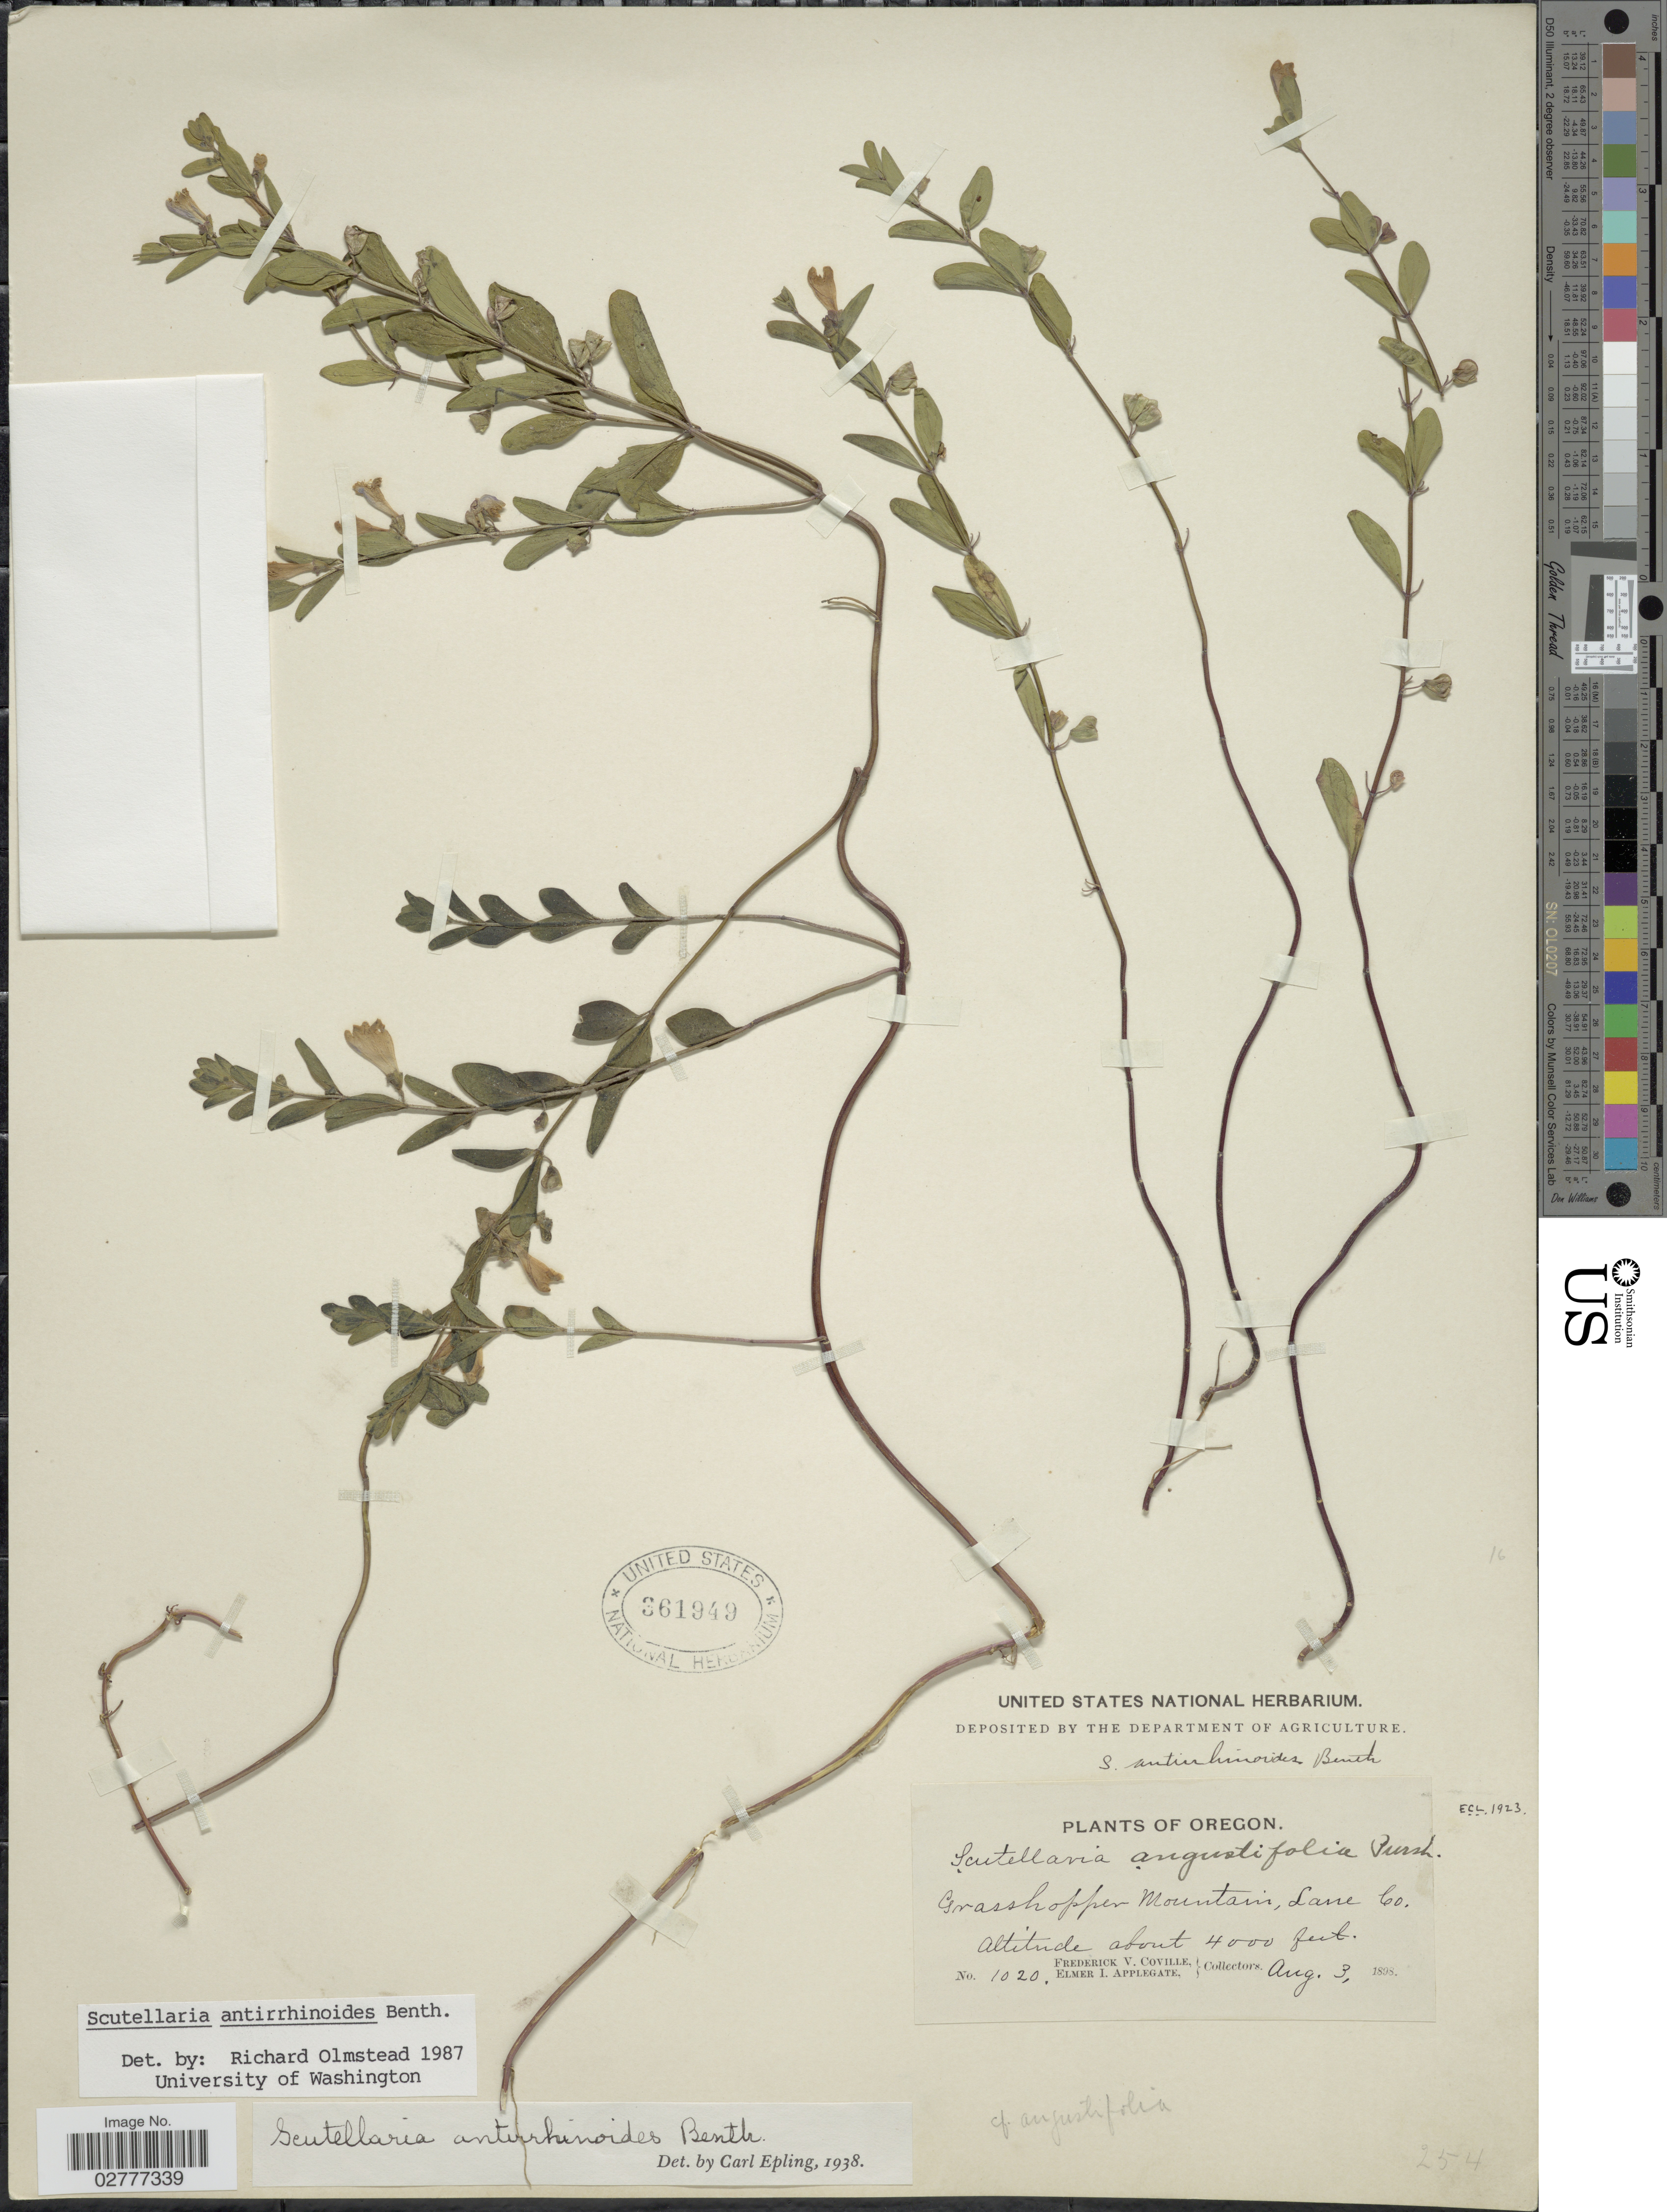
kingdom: Plantae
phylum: Tracheophyta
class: Magnoliopsida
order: Lamiales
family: Lamiaceae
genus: Scutellaria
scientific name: Scutellaria antirrhinoides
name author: Benth.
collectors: F. V. Coville & E. I. Applegate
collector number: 1020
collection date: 1898-08-03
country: United States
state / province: Oregon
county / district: Lane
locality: Grasshopper Mountain, Lane Co.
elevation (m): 1219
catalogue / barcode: US 361949